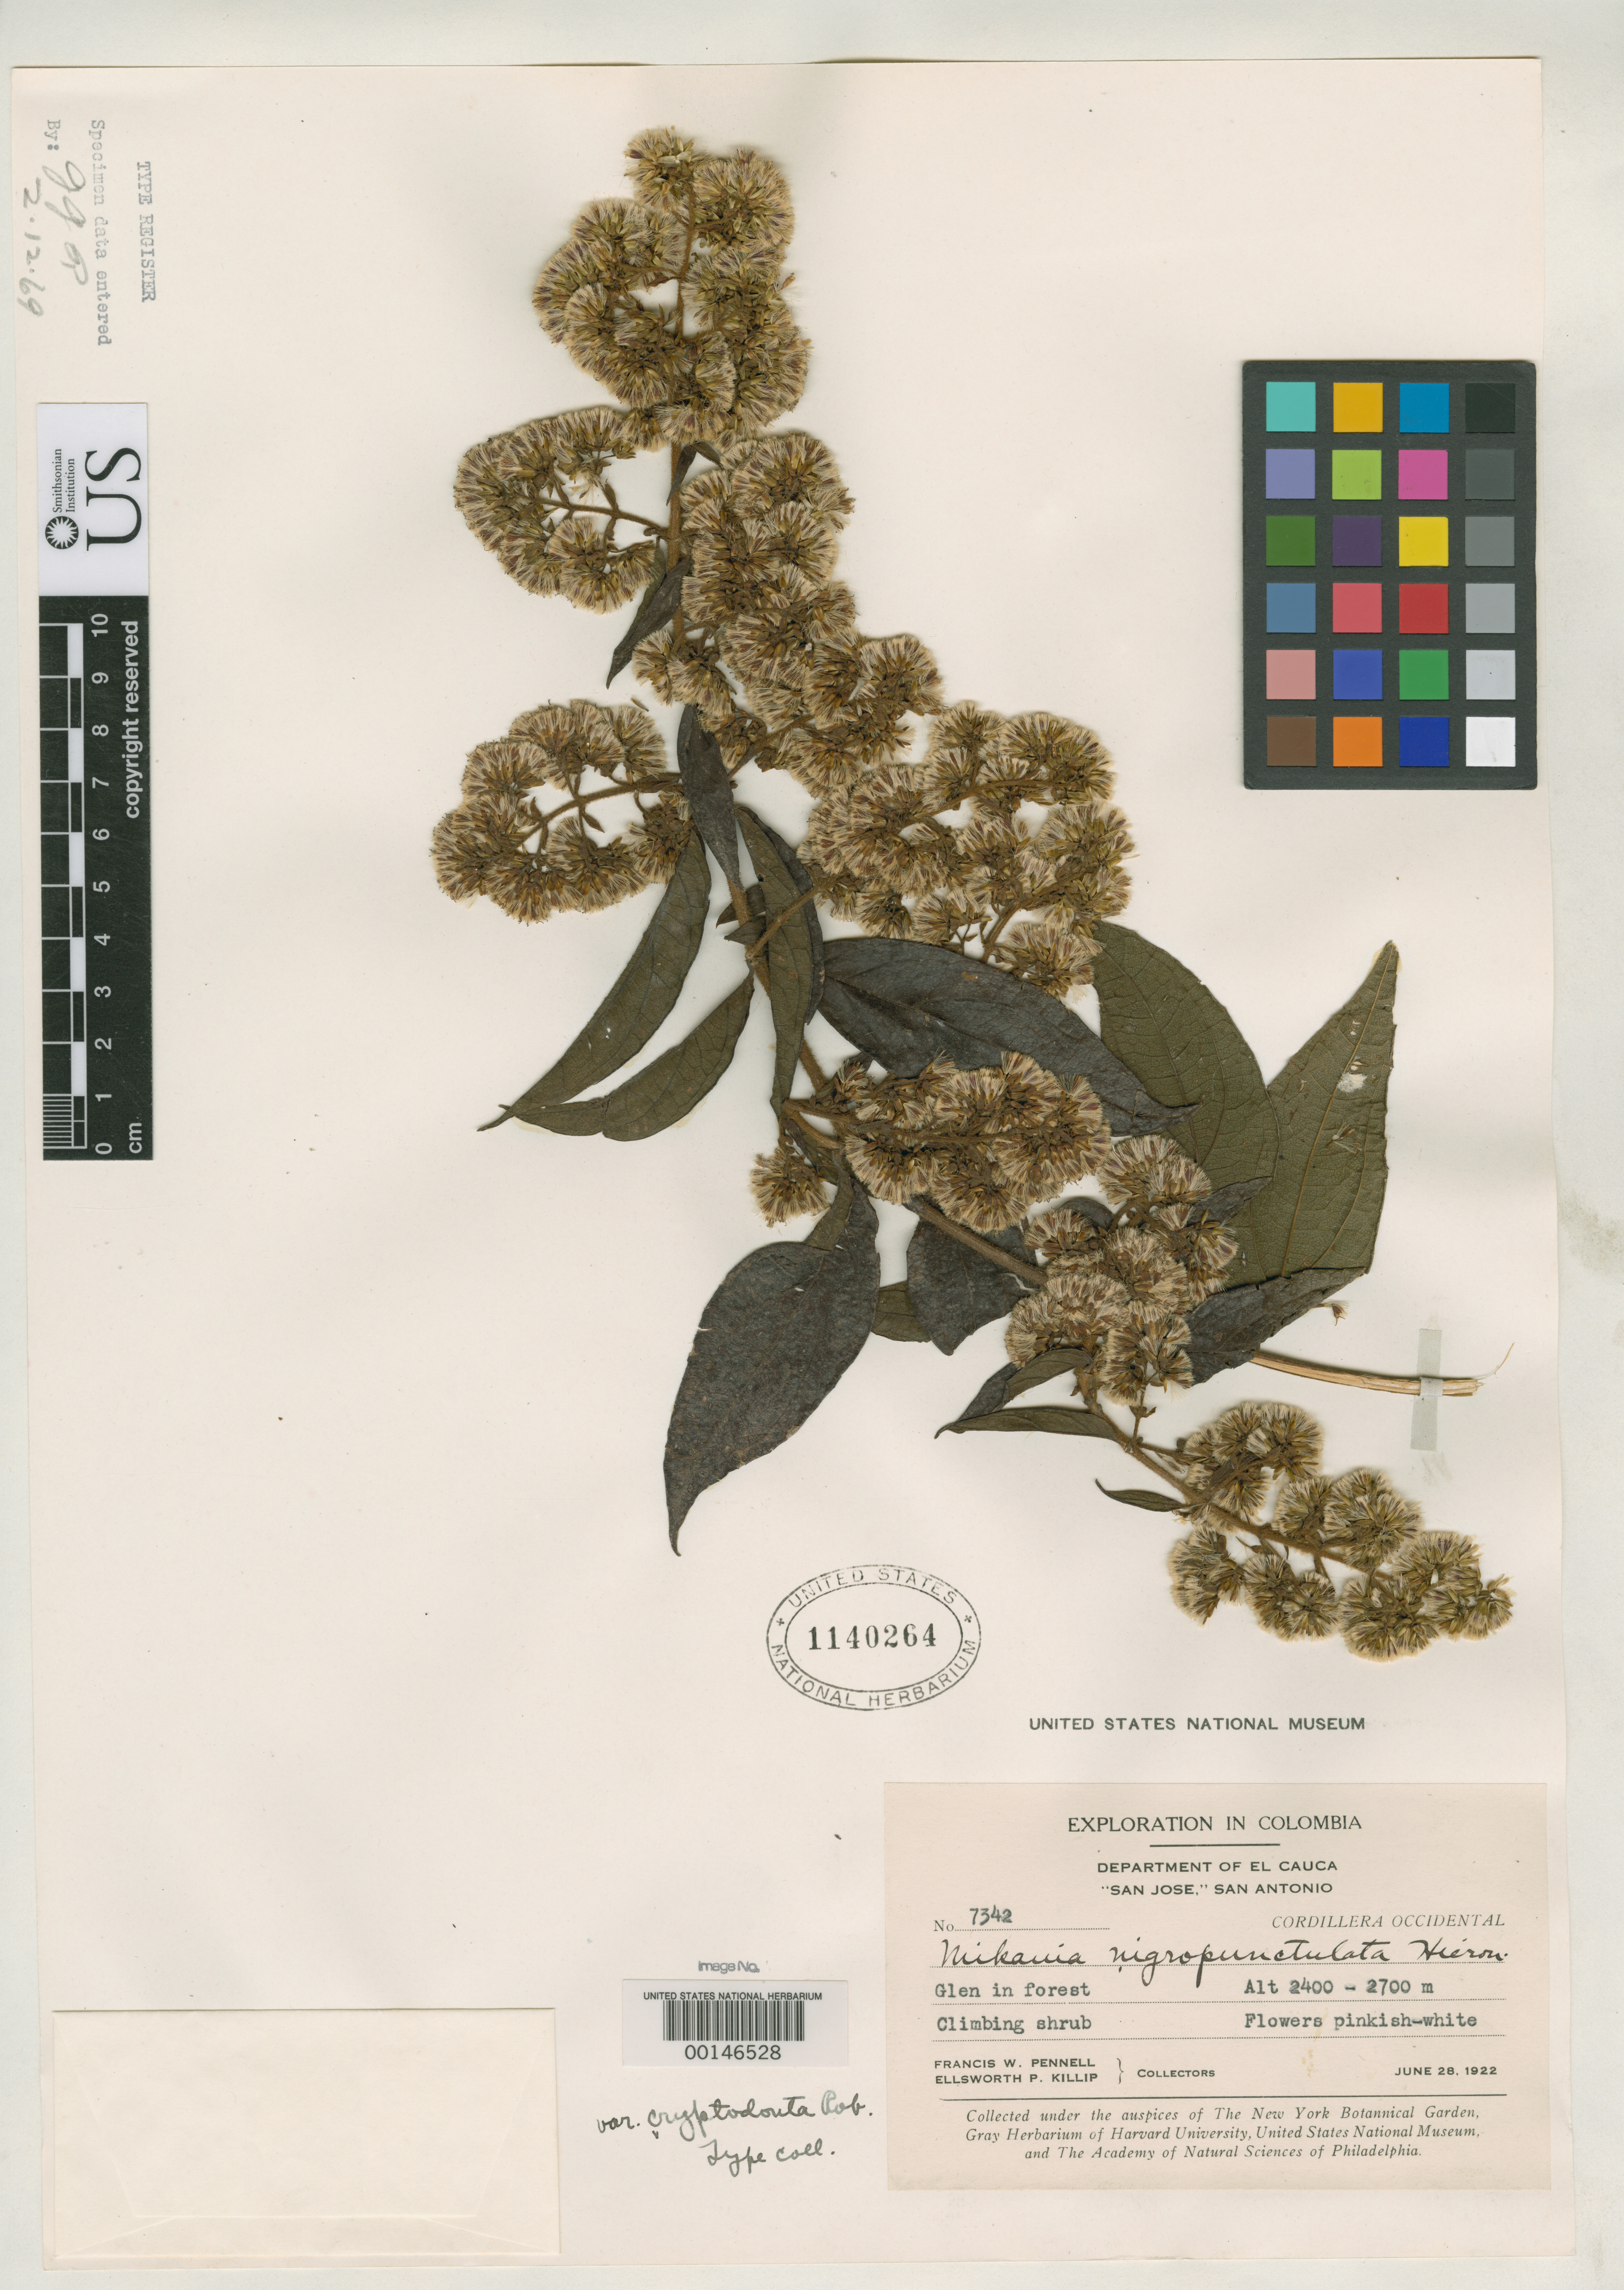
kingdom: Plantae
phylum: Tracheophyta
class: Magnoliopsida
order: Asterales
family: Asteraceae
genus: Mikania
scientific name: Mikania nigropunctulata var. cryptodonta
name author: B.L. Rob.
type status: Isotype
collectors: F. W. Pennell & E. P. Killip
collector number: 7342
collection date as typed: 28 Jun 1922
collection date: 1922-06-28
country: Colombia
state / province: Cauca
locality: San Antonia, Cordillera Occidental.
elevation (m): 2400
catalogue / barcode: US 1140264